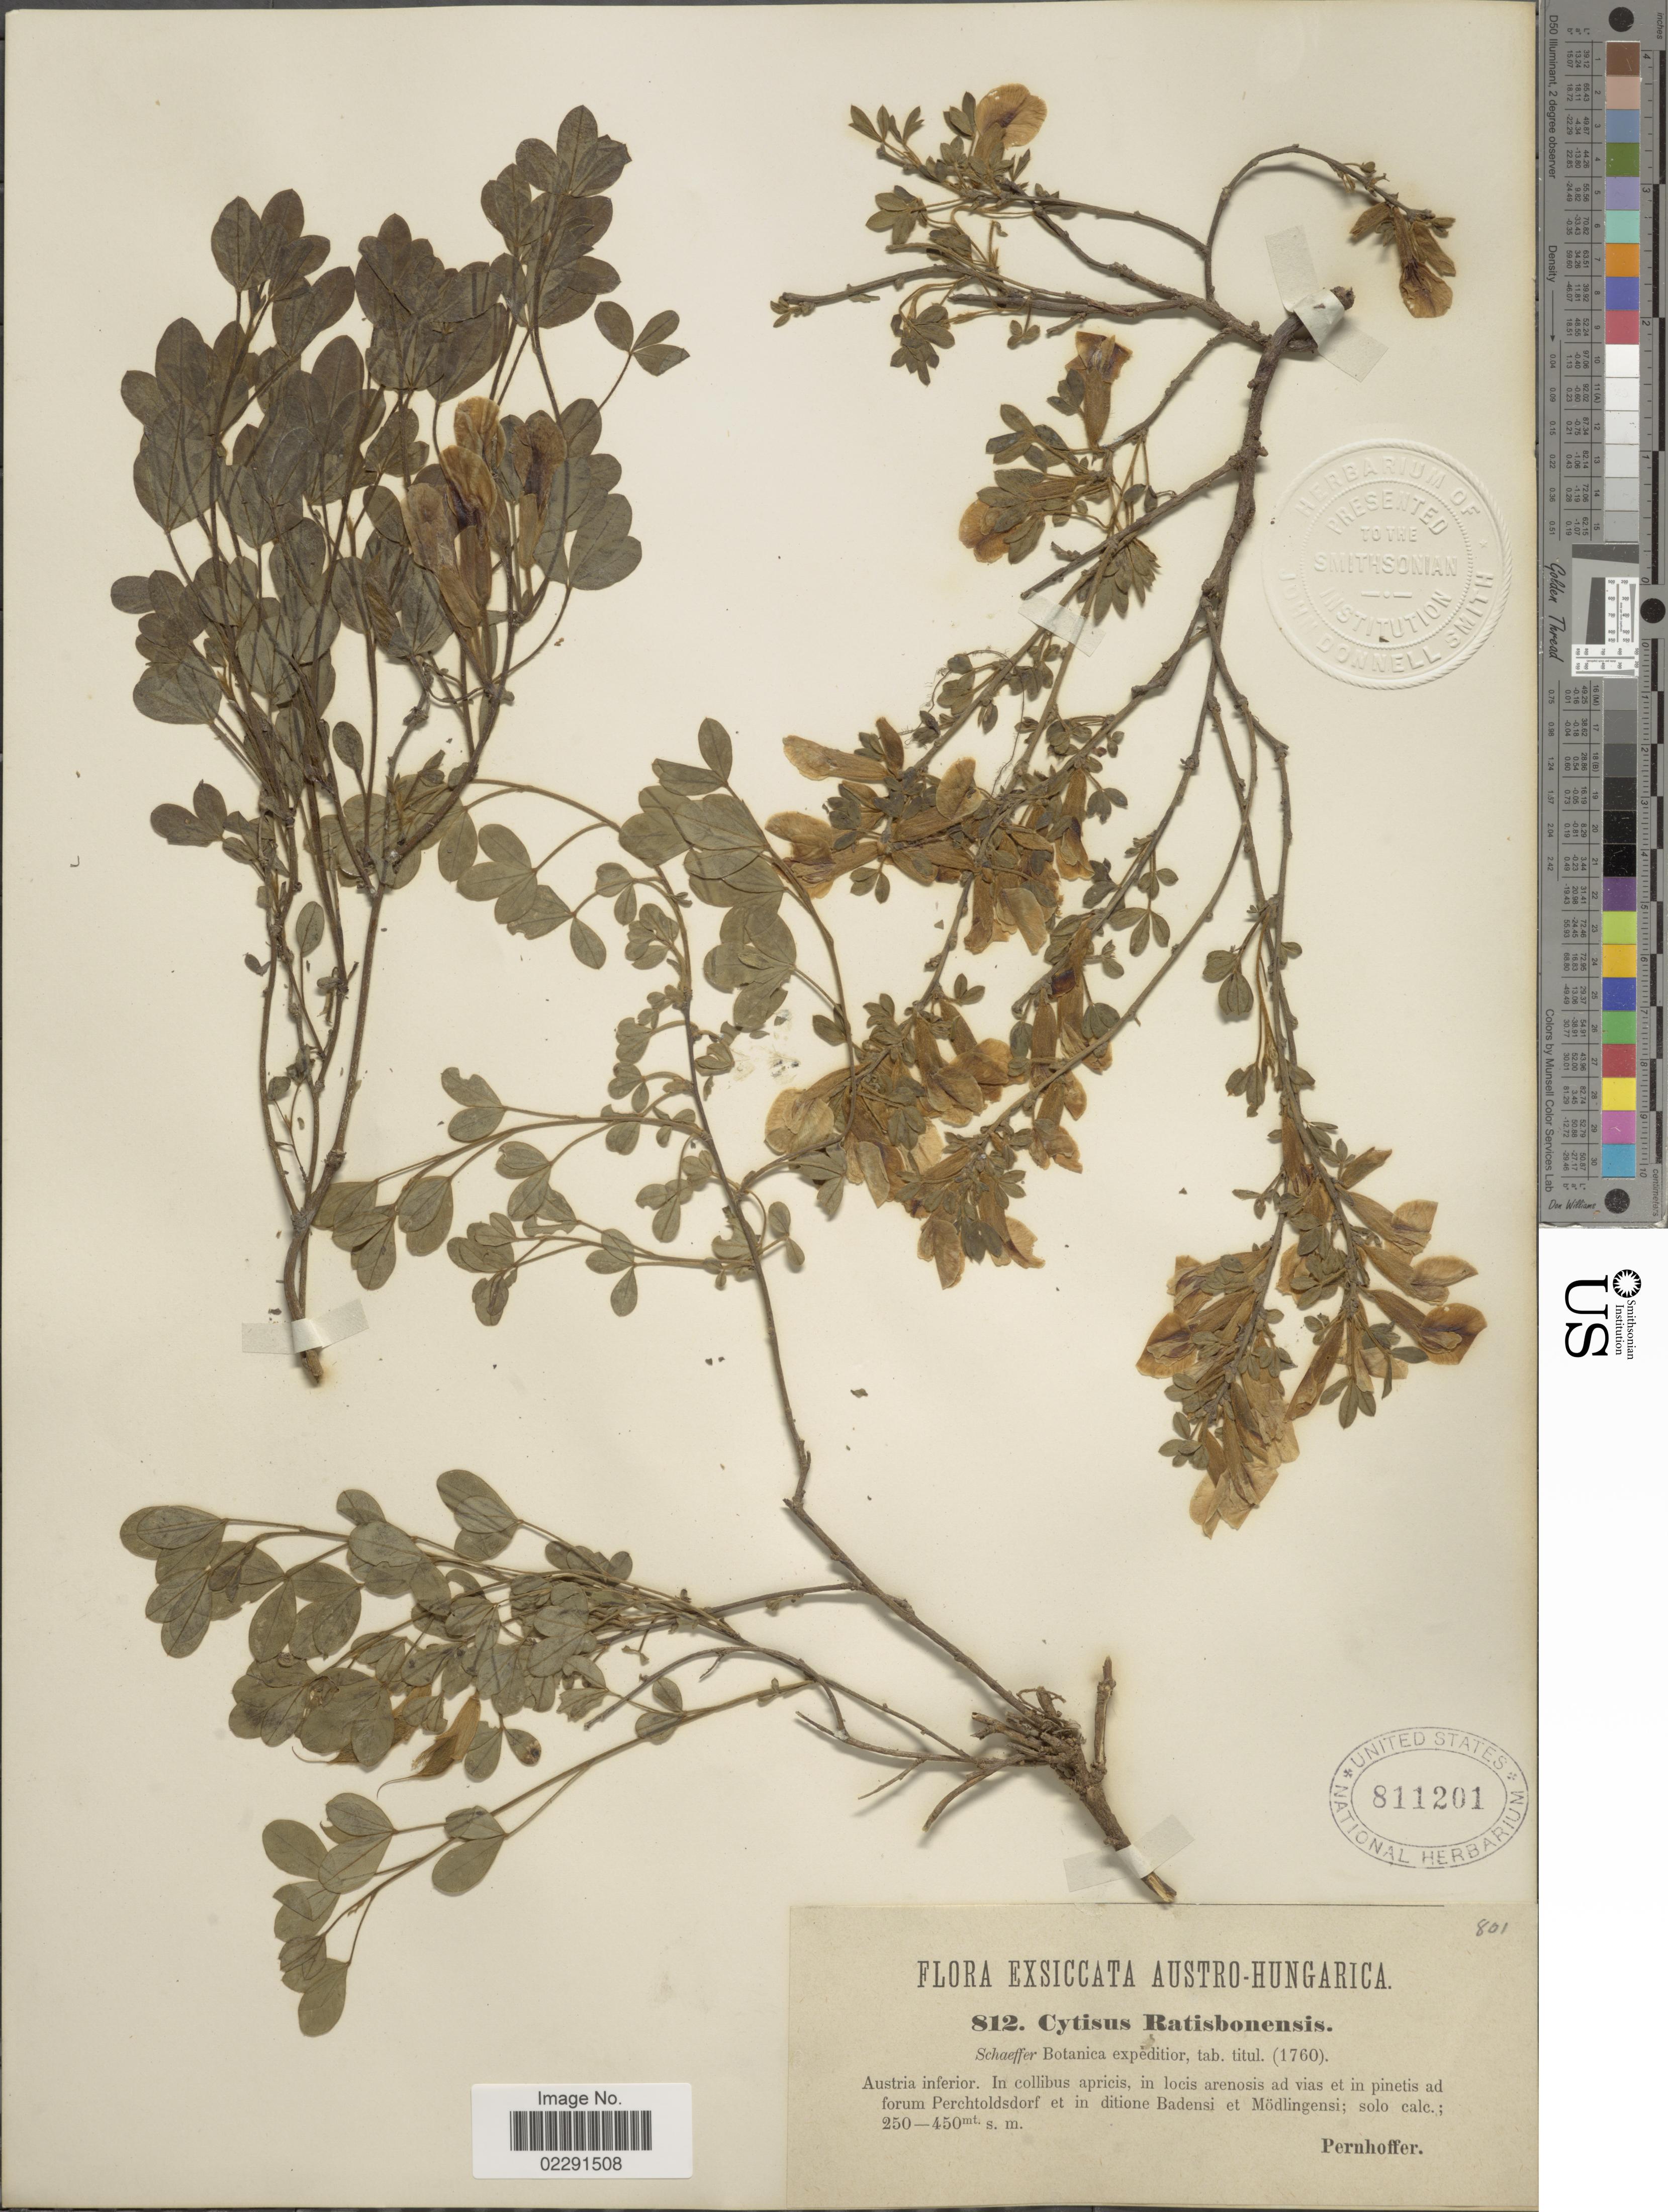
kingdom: Plantae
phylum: Tracheophyta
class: Magnoliopsida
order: Fabales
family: Fabaceae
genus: Cytisus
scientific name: Cytisus ratisbonensis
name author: Schaeff.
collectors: Pernhoffer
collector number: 812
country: Hungary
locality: Exsiccata Austro-Hungarica, Austria inferior, in collibus apricis, in locis arenosis ad vias et in pinetis ad forum Perchtoldsdorf et in ditione Badensi et Modlingensi.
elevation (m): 250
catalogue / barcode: US 811201